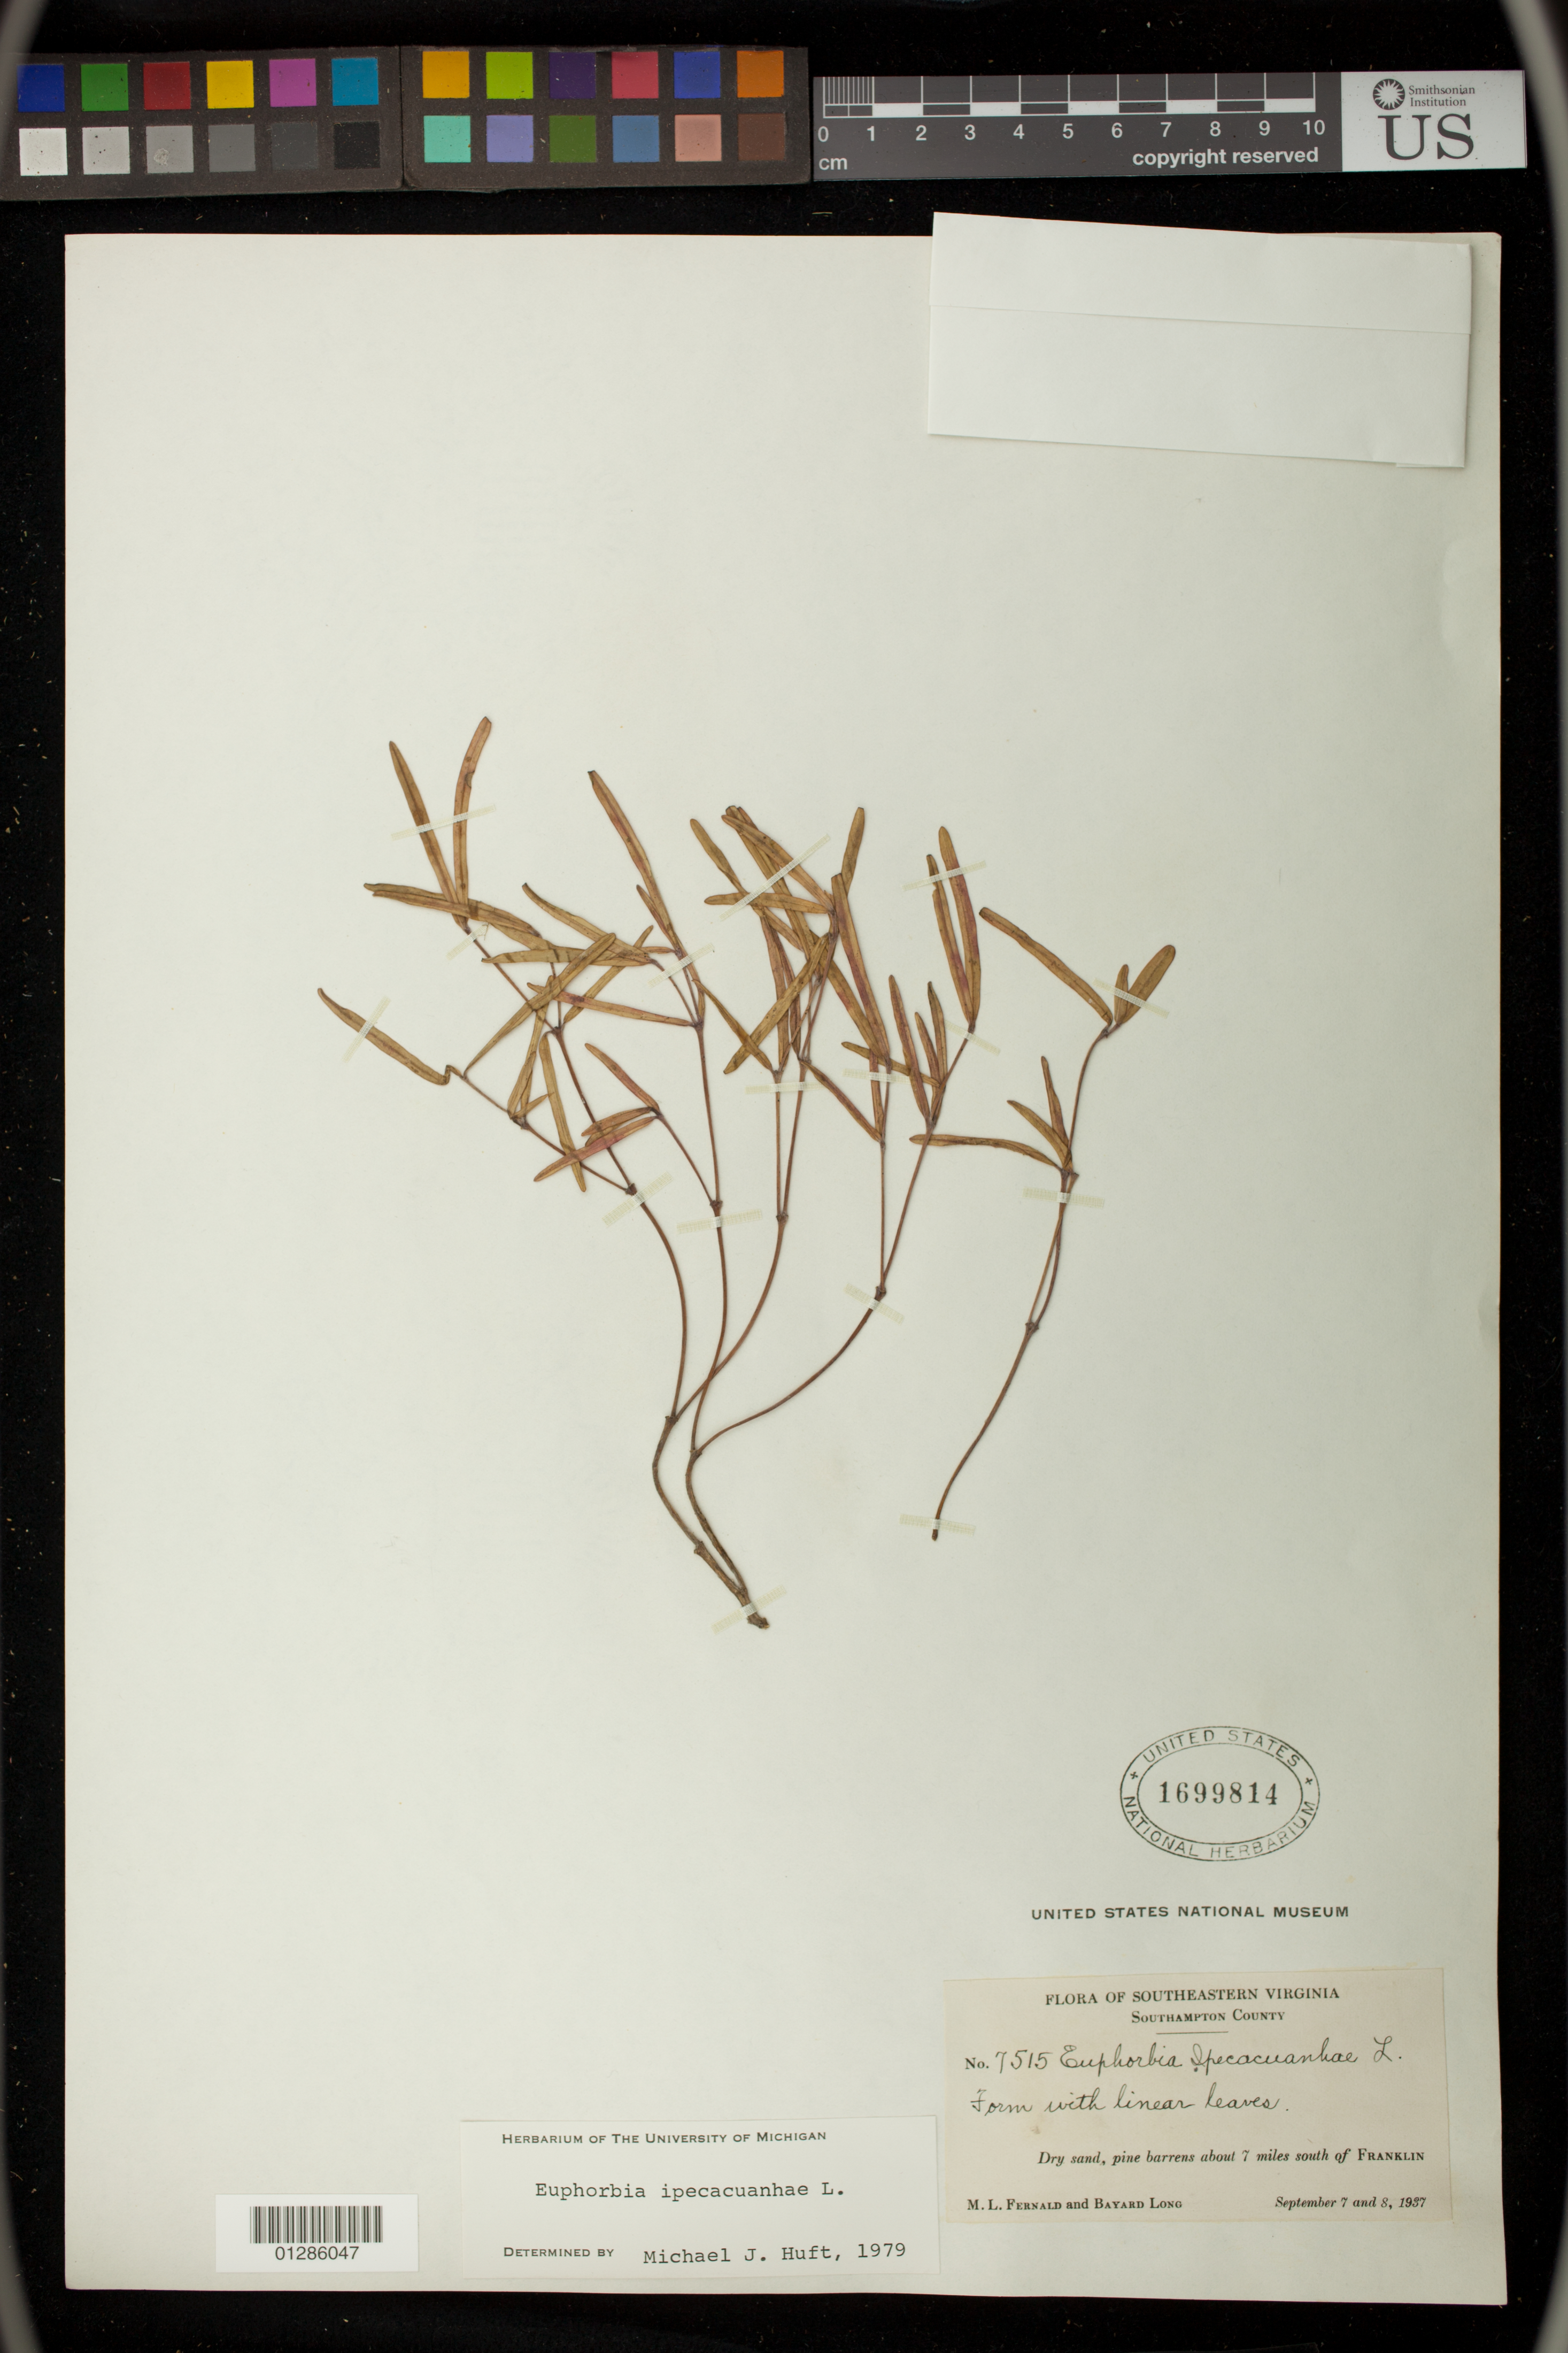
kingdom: Plantae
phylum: Tracheophyta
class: Magnoliopsida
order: Malpighiales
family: Euphorbiaceae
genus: Euphorbia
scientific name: Euphorbia ipecacuanhae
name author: L.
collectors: M. L. Fernald & B. H. Long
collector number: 7515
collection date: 1937-09-07/1937-09-08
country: United States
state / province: Virginia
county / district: Southampton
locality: About 7 miles south of Franklin.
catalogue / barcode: US 1699814